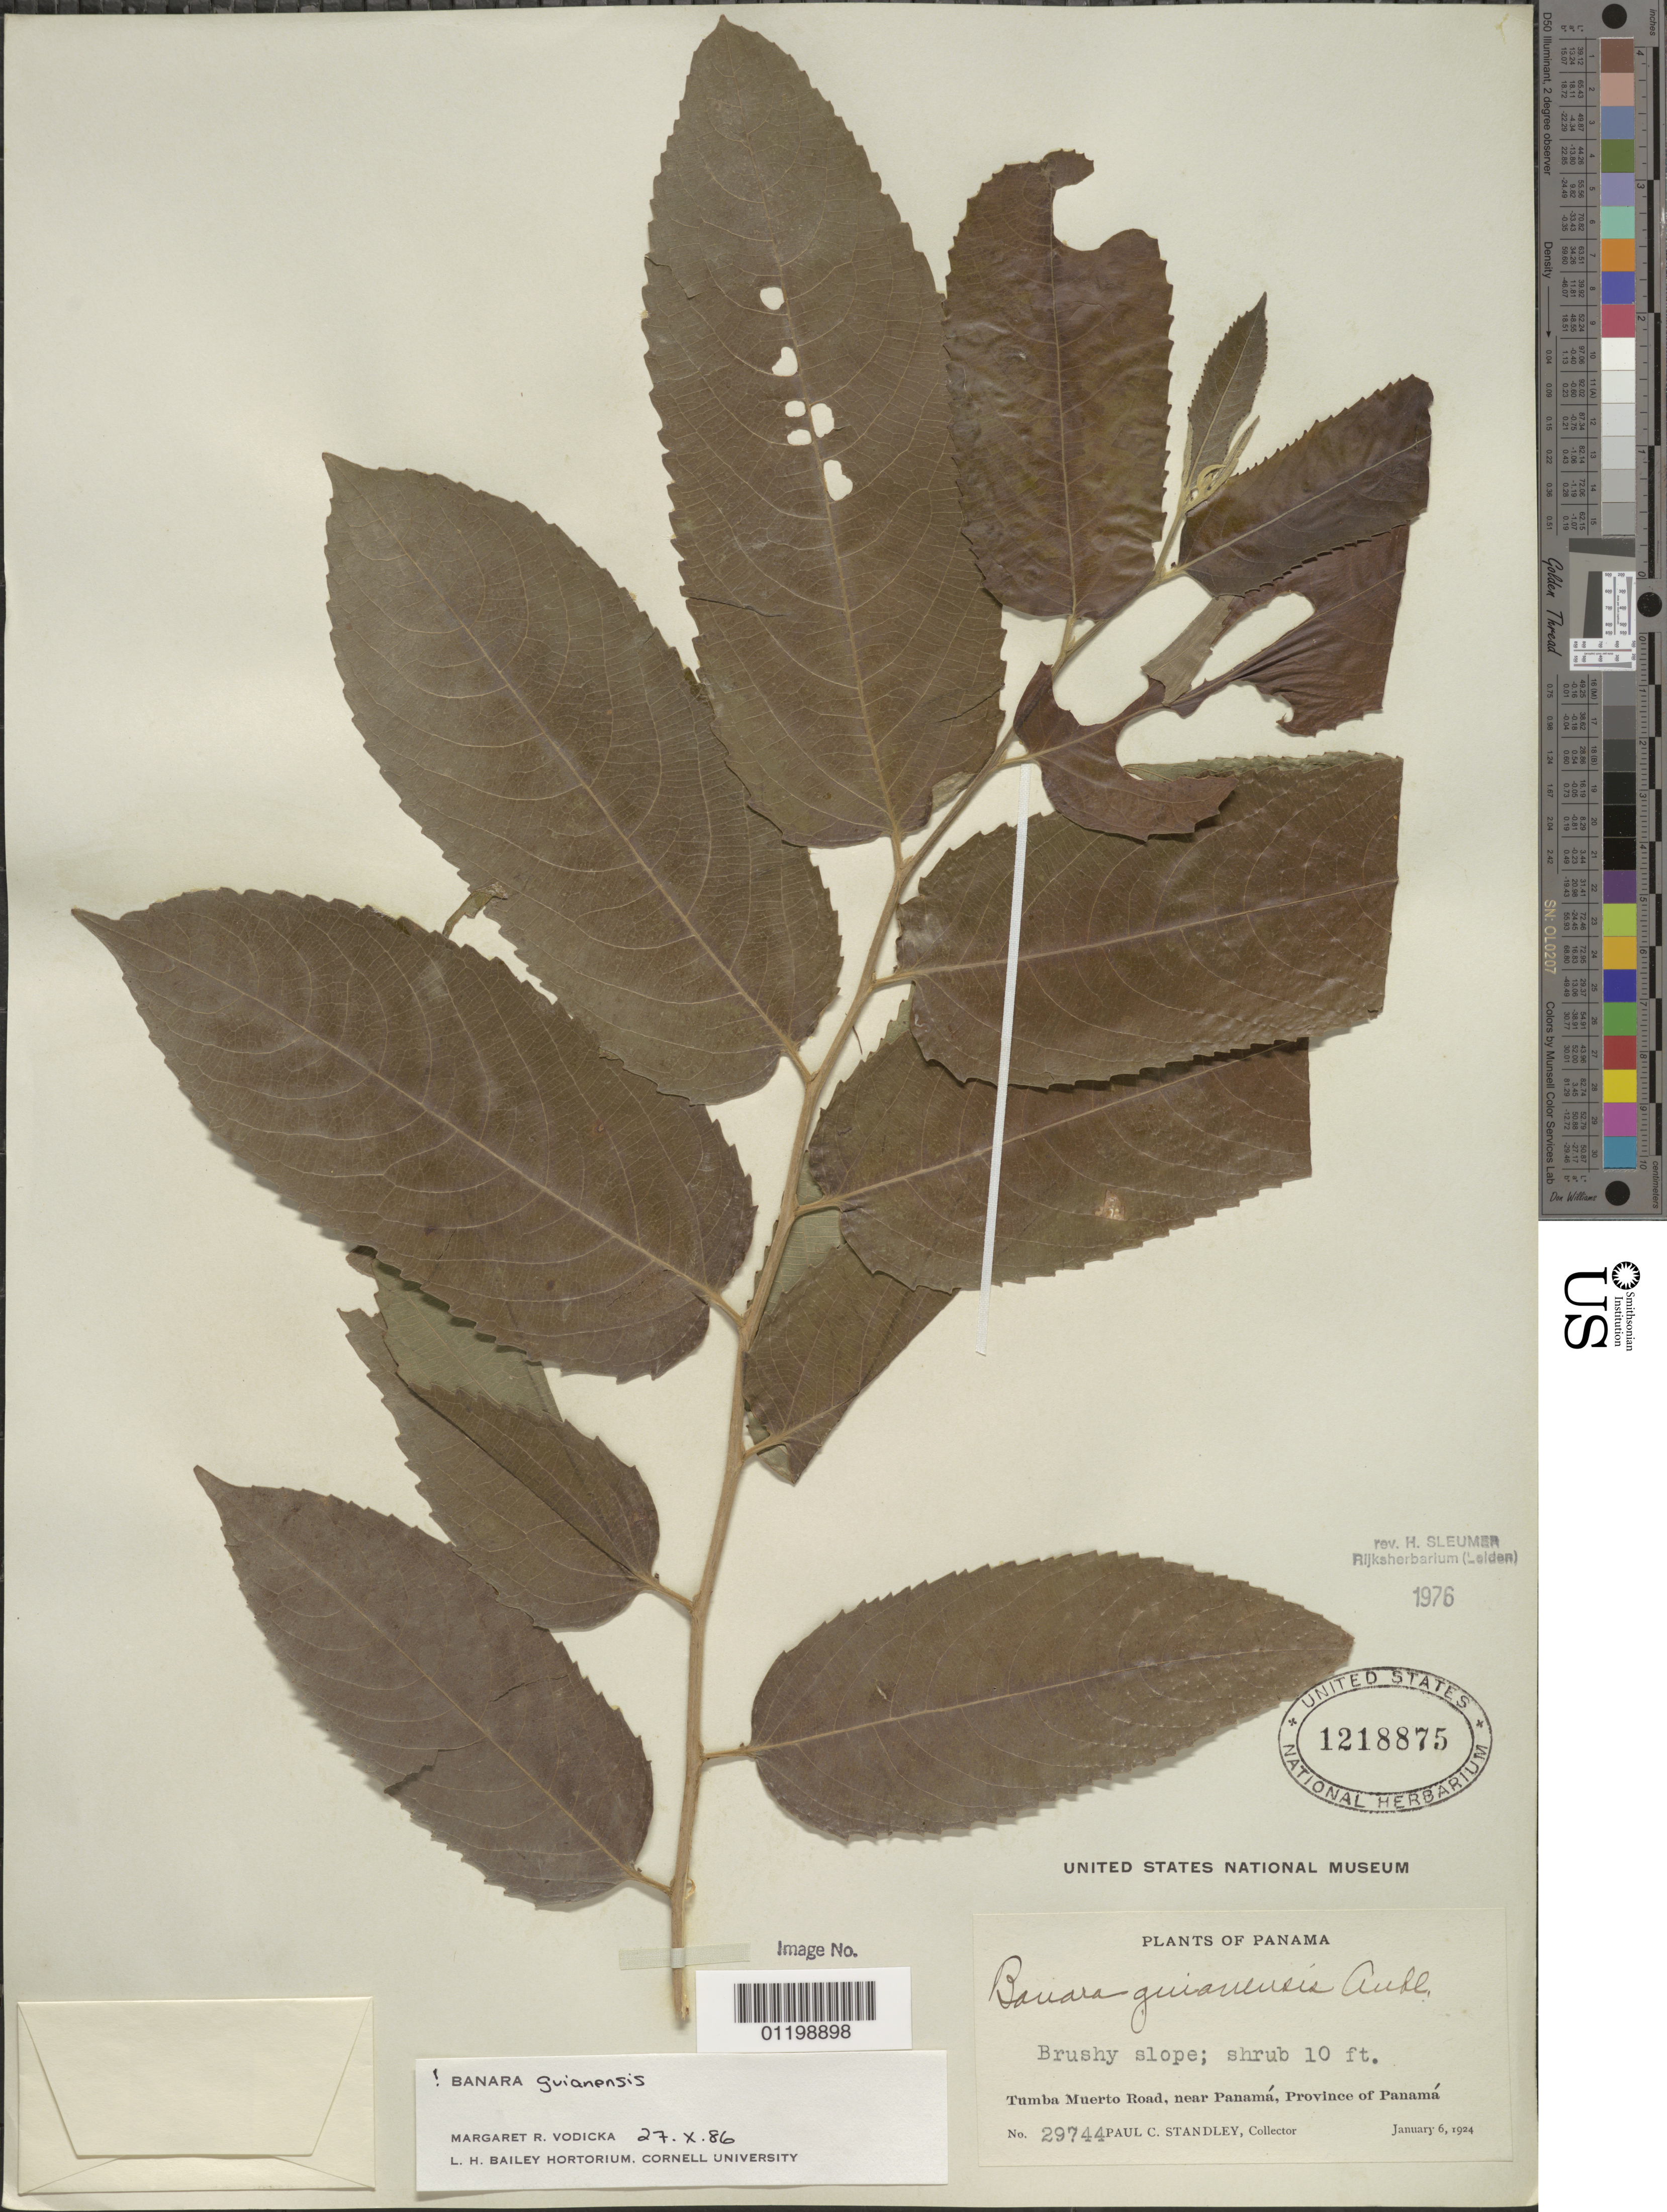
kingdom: Plantae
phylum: Tracheophyta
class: Magnoliopsida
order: Malpighiales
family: Salicaceae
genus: Banara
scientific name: Banara guianensis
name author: Aubl.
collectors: P. C. Standley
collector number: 29744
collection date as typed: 06 Jan 1924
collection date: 1924-01-06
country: Panama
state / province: Panamá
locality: Tumba Muerto Road near Panamá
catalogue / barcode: US 1218875